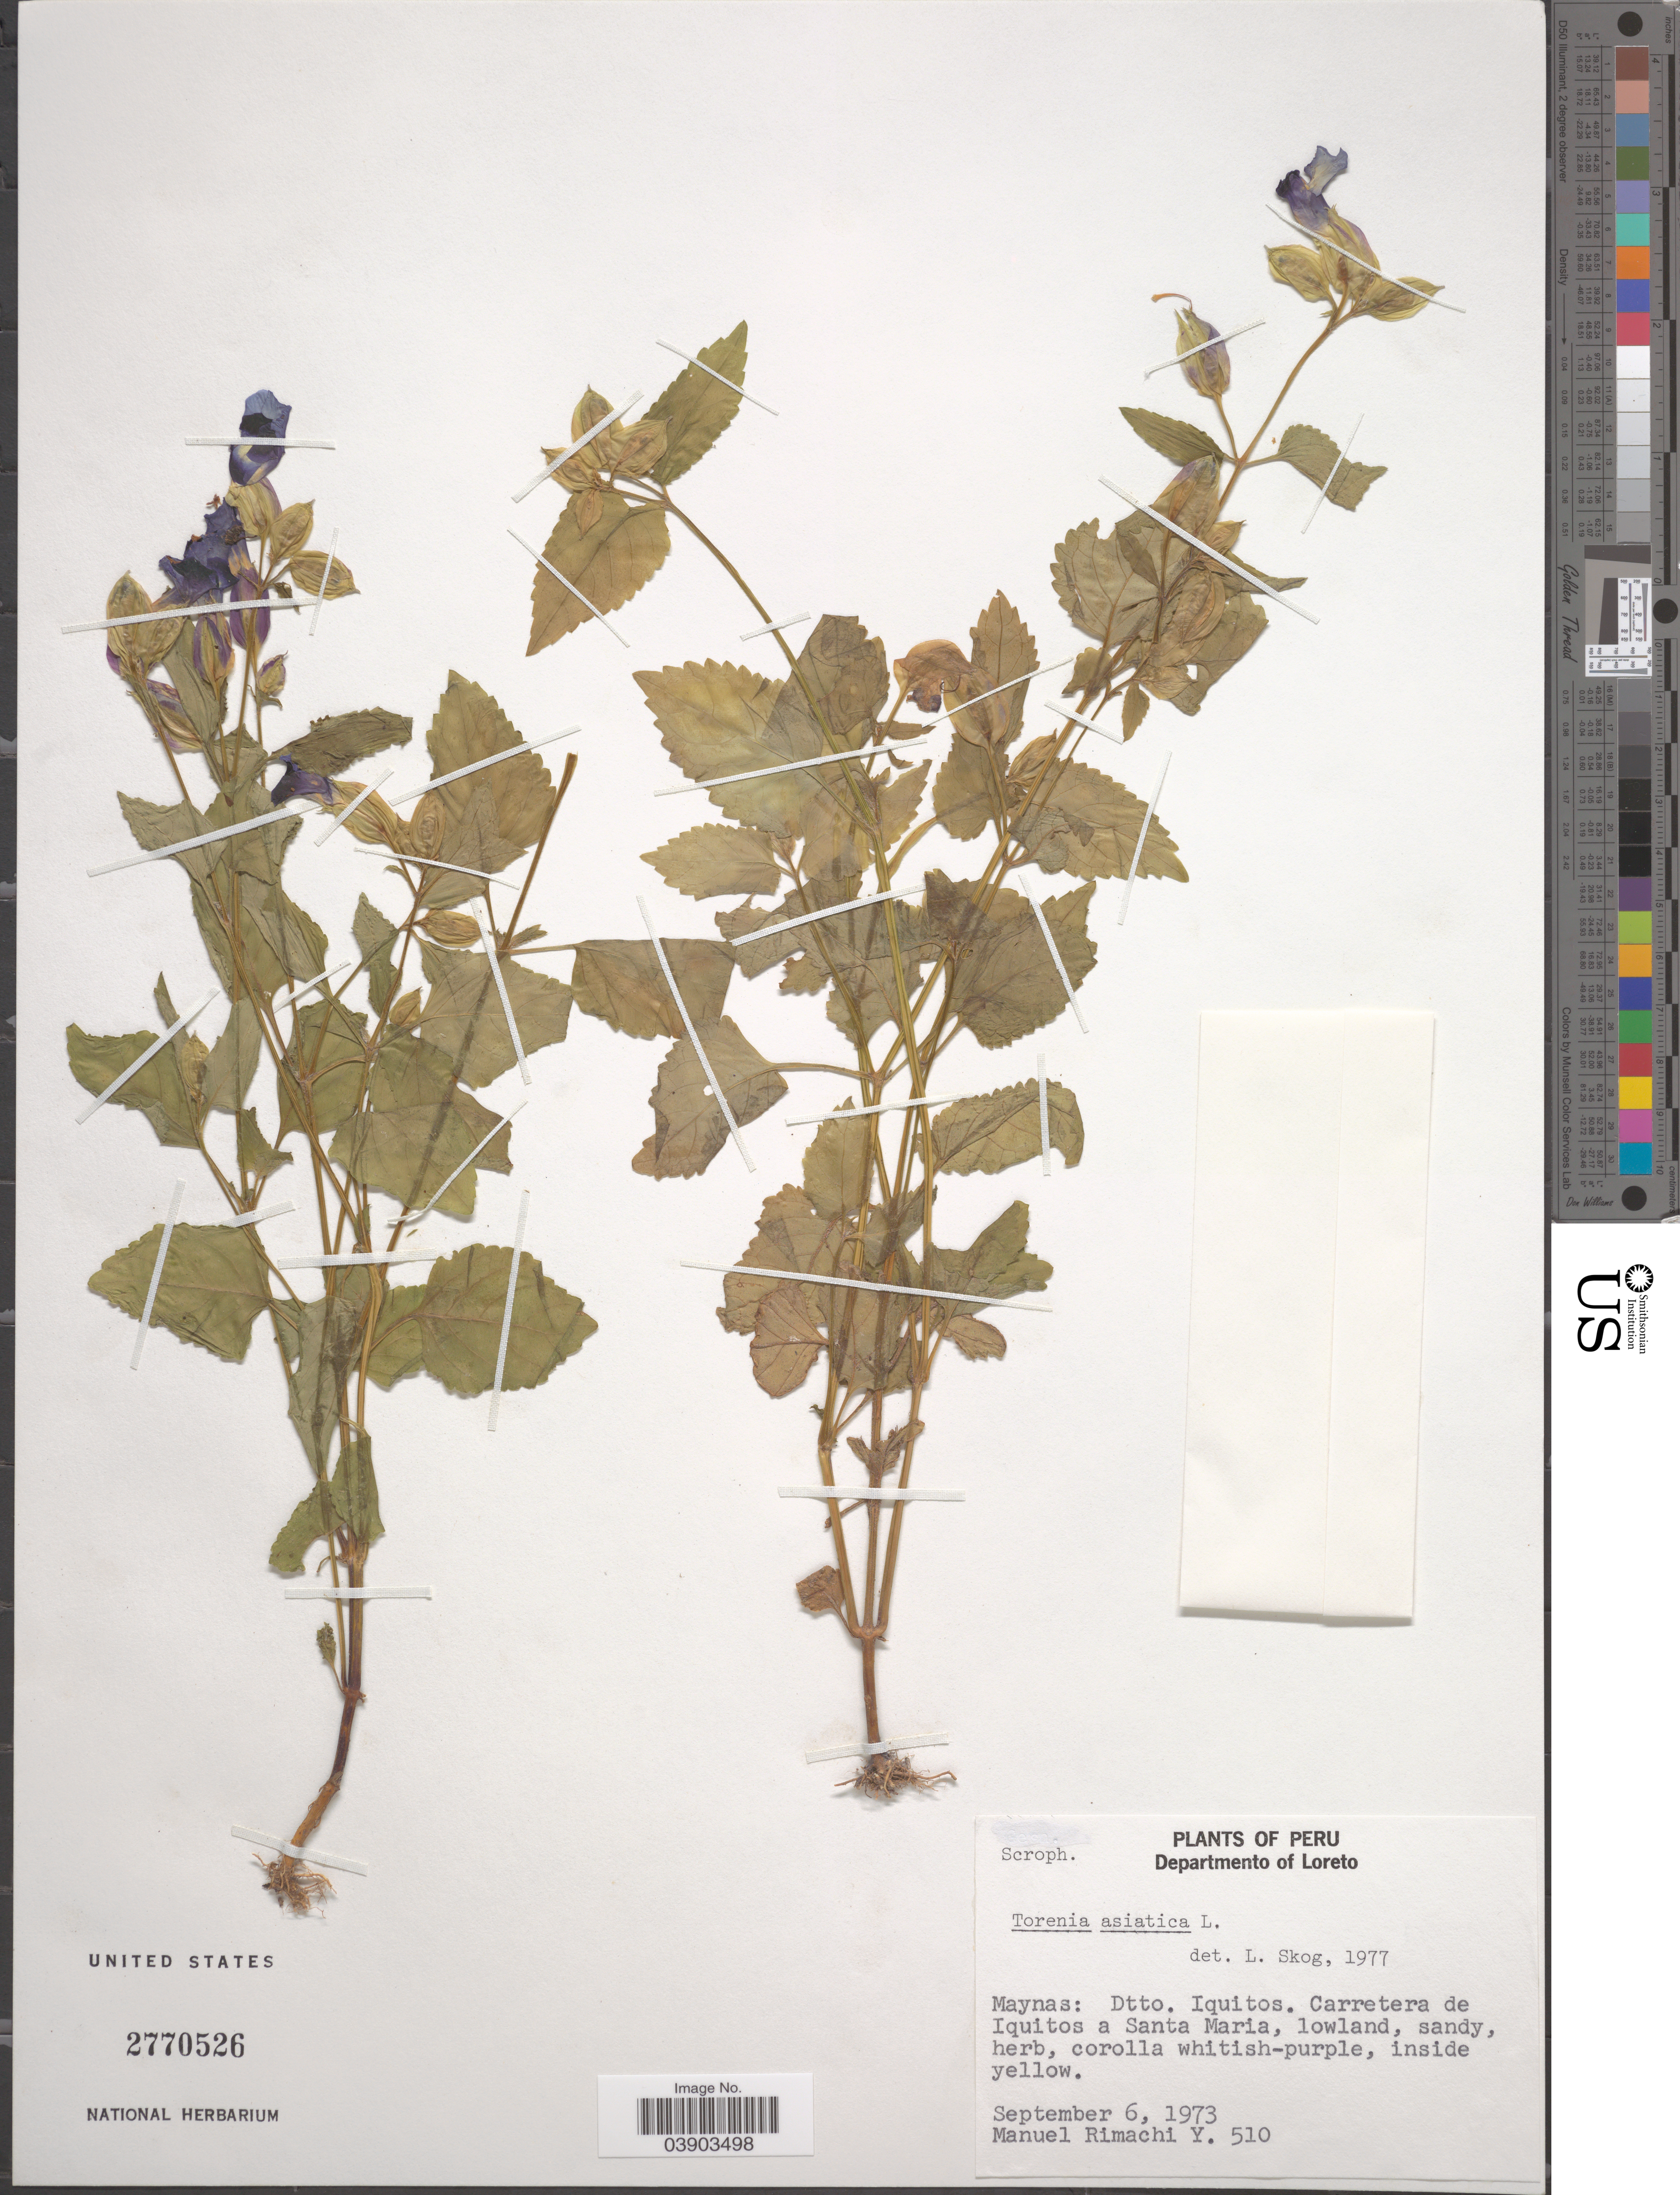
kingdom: Plantae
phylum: Tracheophyta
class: Magnoliopsida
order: Lamiales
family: Linderniaceae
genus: Torenia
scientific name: Torenia asiatica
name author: L.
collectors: M. Rimachi Y.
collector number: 510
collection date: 1973-09-06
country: Peru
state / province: Loreto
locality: Departmento of Loreto. Maynas: Dtto. Iquitos. Carretera de Iquitos a Santa Maria.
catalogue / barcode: US 2770526